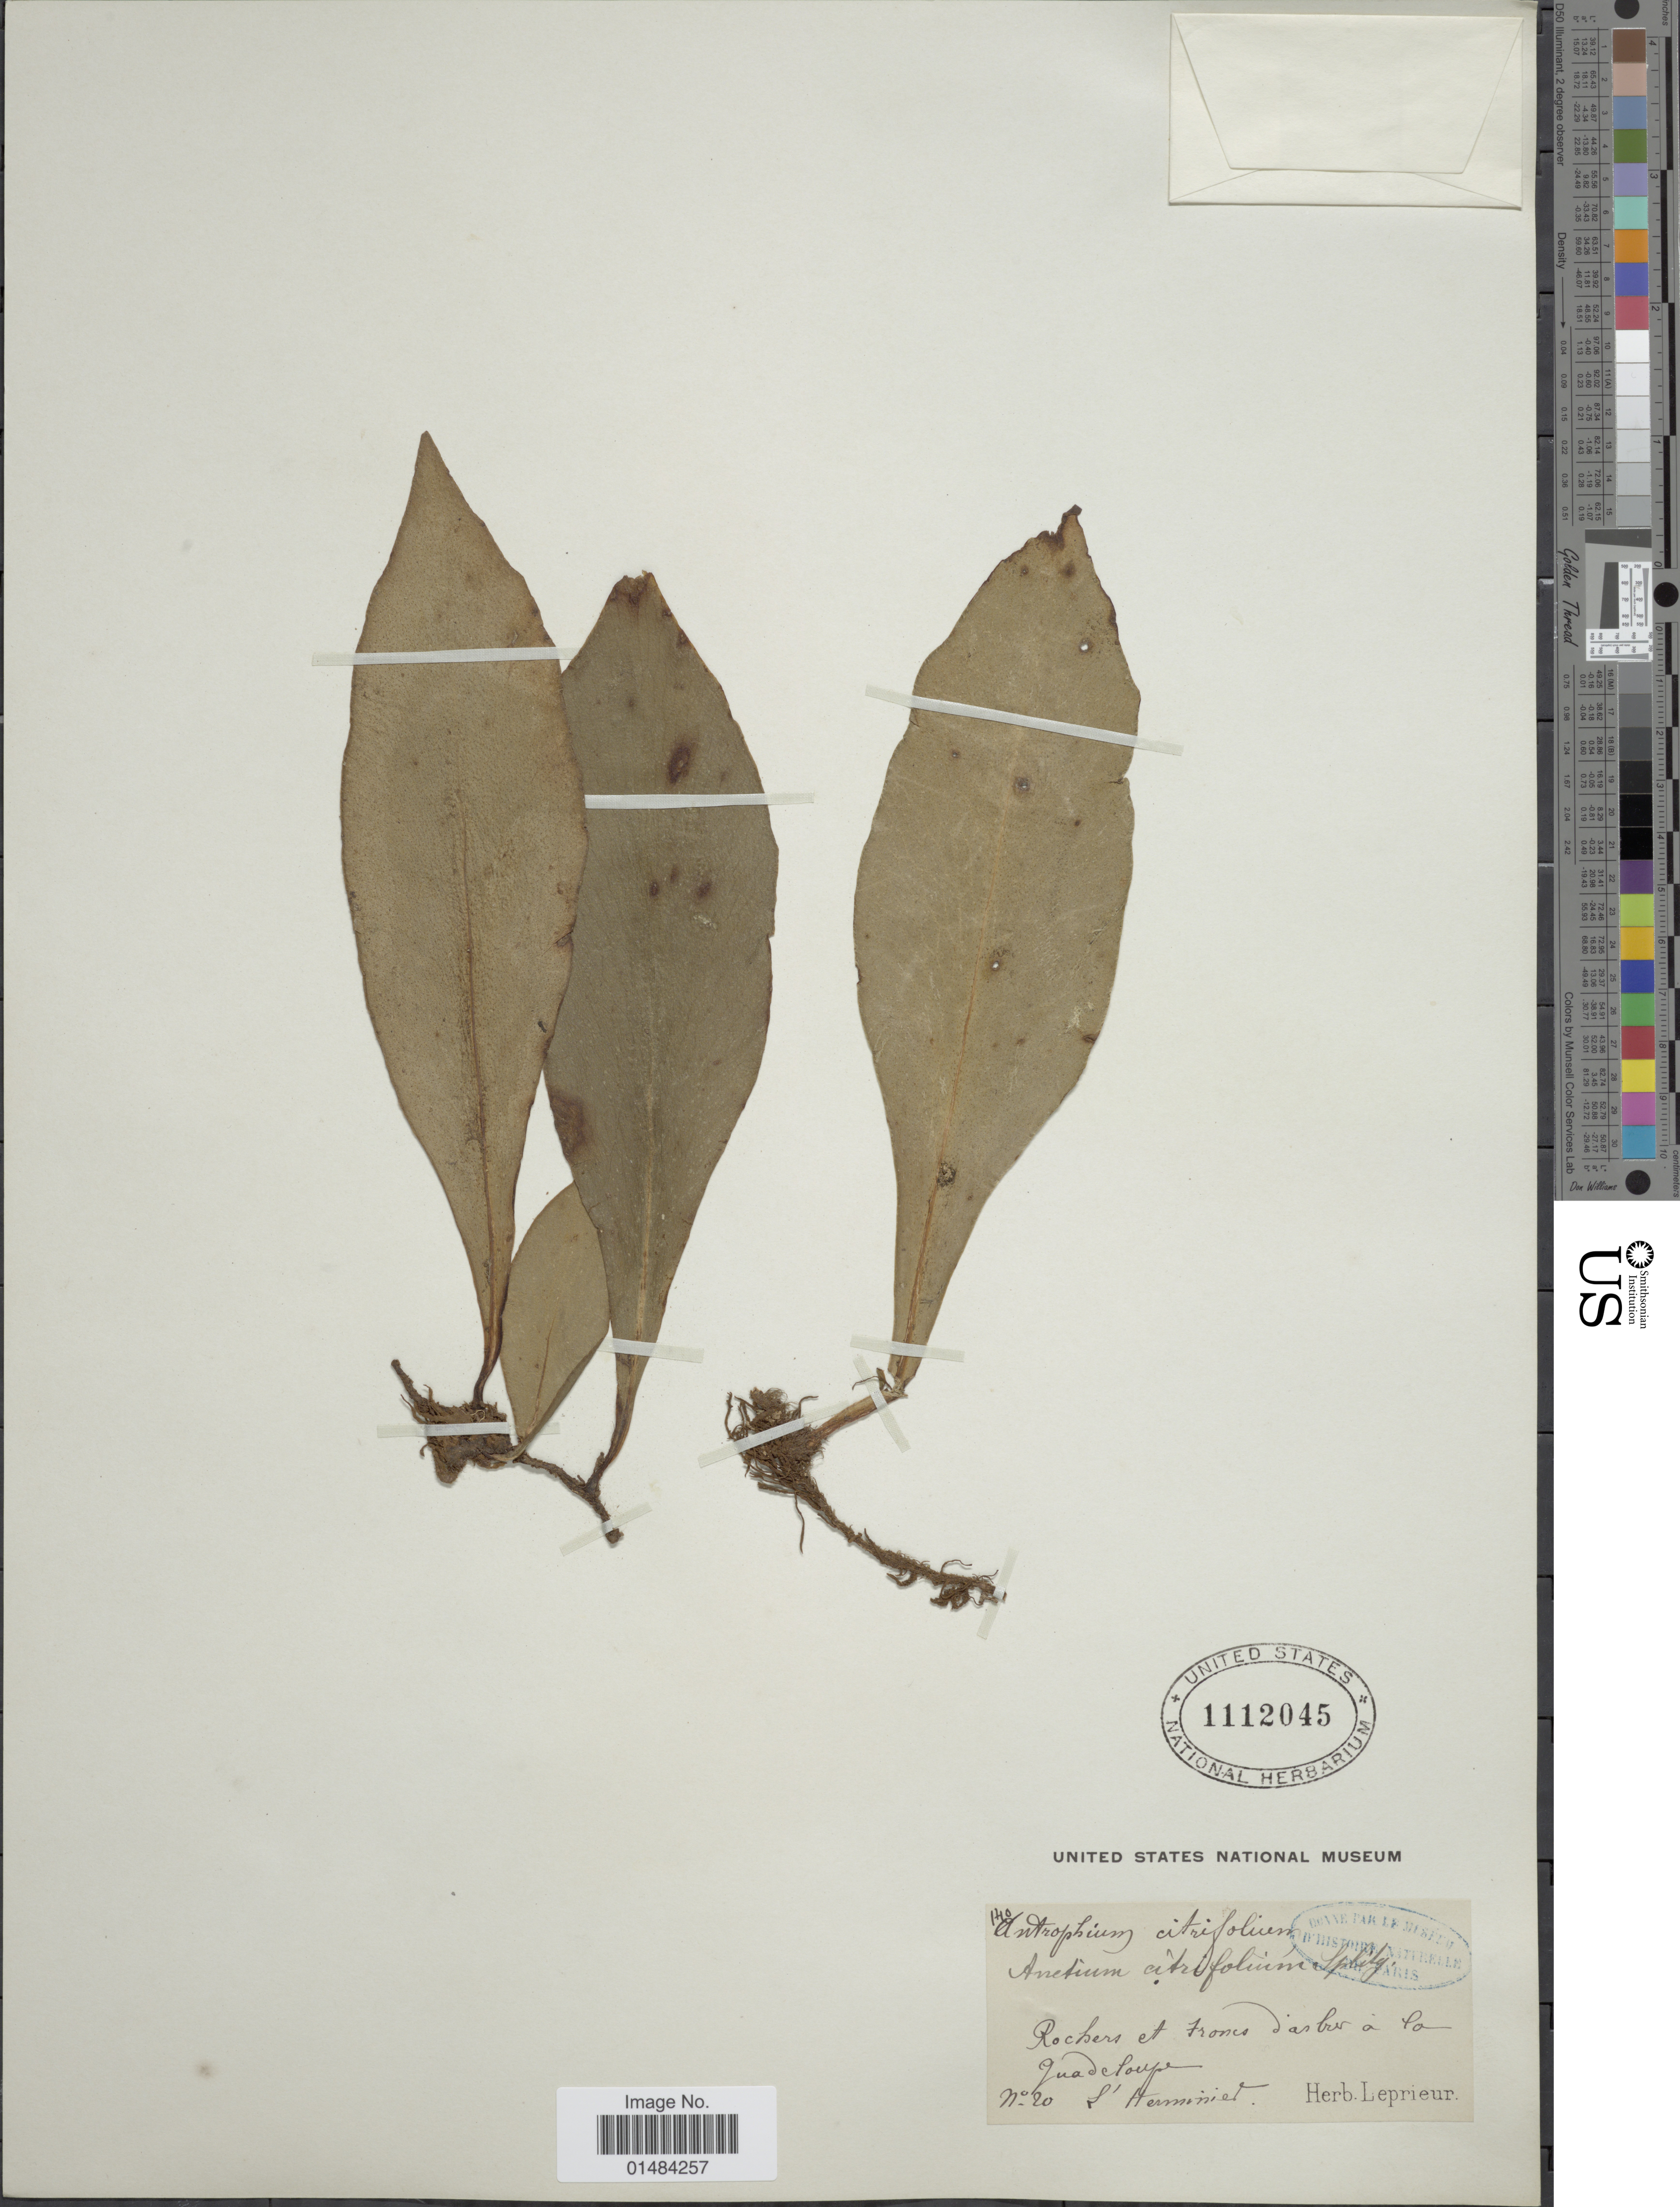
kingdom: Plantae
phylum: Tracheophyta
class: Polypodiopsida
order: Polypodiales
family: Pteridaceae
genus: Anetium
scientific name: Anetium citrifolium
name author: (L.) Splitg.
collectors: F. L'Herminier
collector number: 20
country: Guadeloupe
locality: Rochers et Froncs das bur a la Guadeloupe. [interpreted]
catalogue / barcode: US 1112045